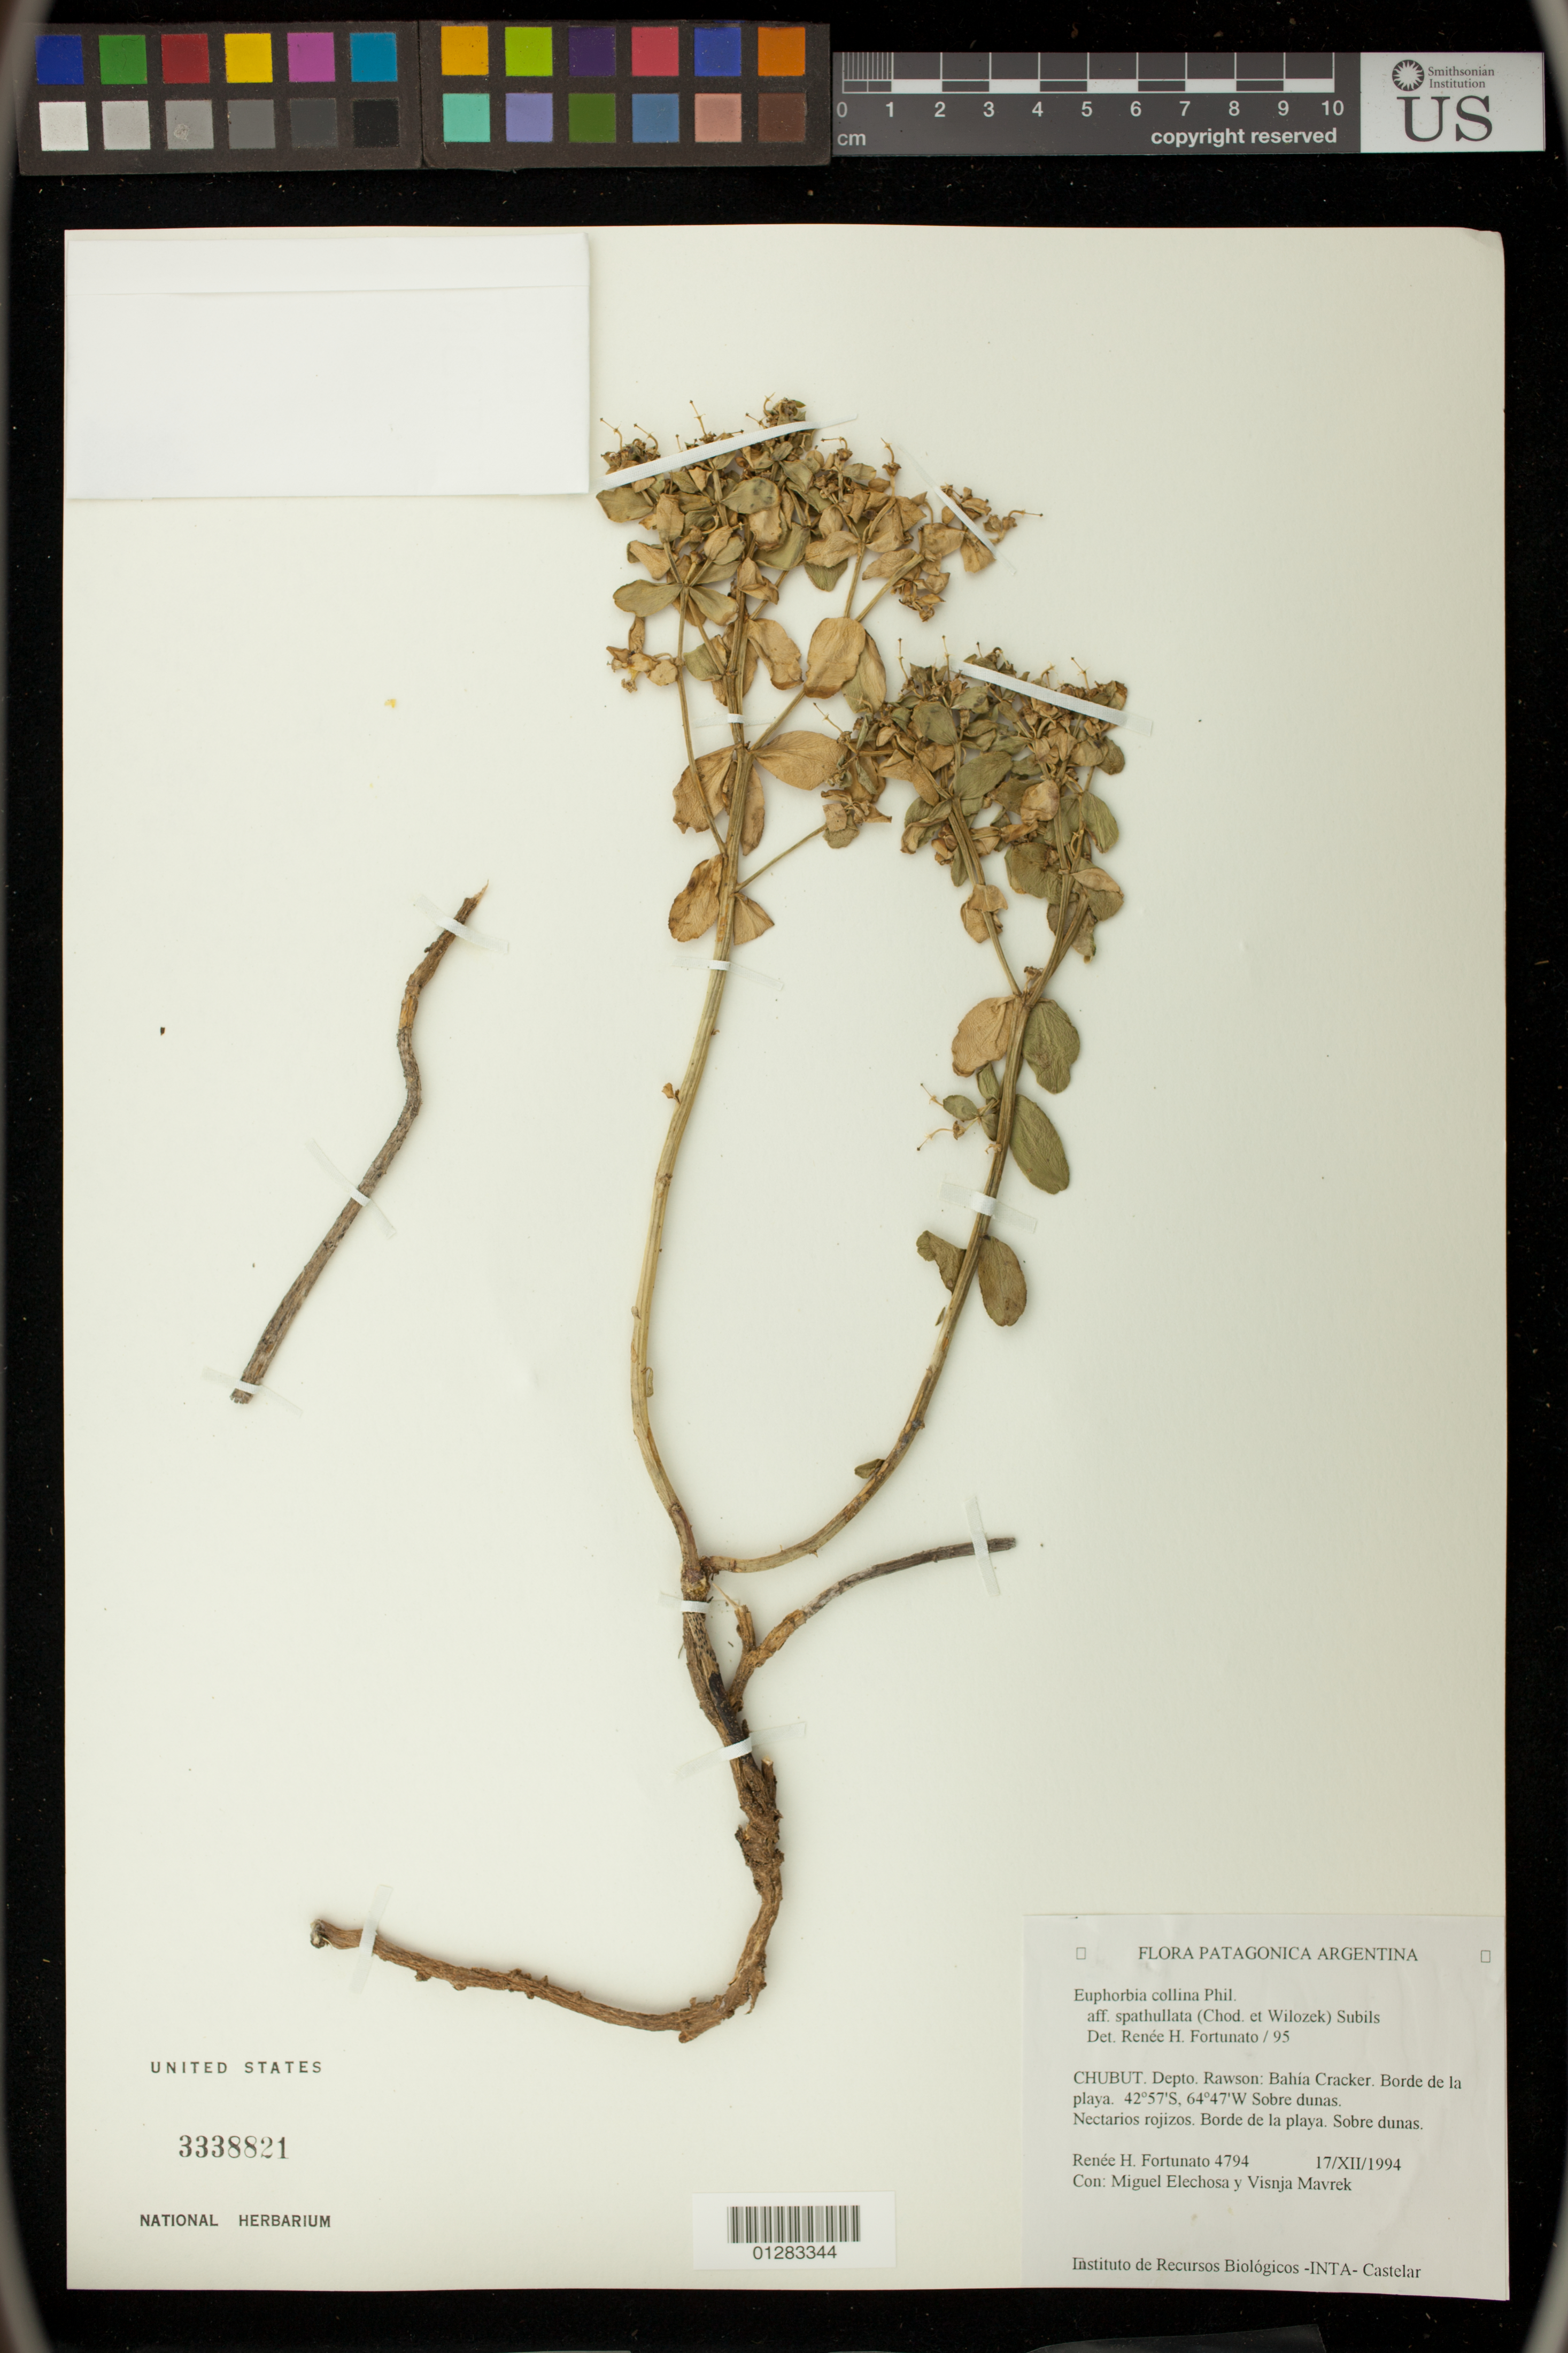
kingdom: Plantae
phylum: Tracheophyta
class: Magnoliopsida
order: Malpighiales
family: Euphorbiaceae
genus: Euphorbia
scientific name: Euphorbia collina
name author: Brandegee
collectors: R. H. Fortunato, M. Elechosa & V. Mavrek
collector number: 4794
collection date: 1994-12-17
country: Argentina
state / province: Chubut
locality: Depto. Rawson: Bahia Cracker. Borde de la playa.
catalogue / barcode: US 3338821